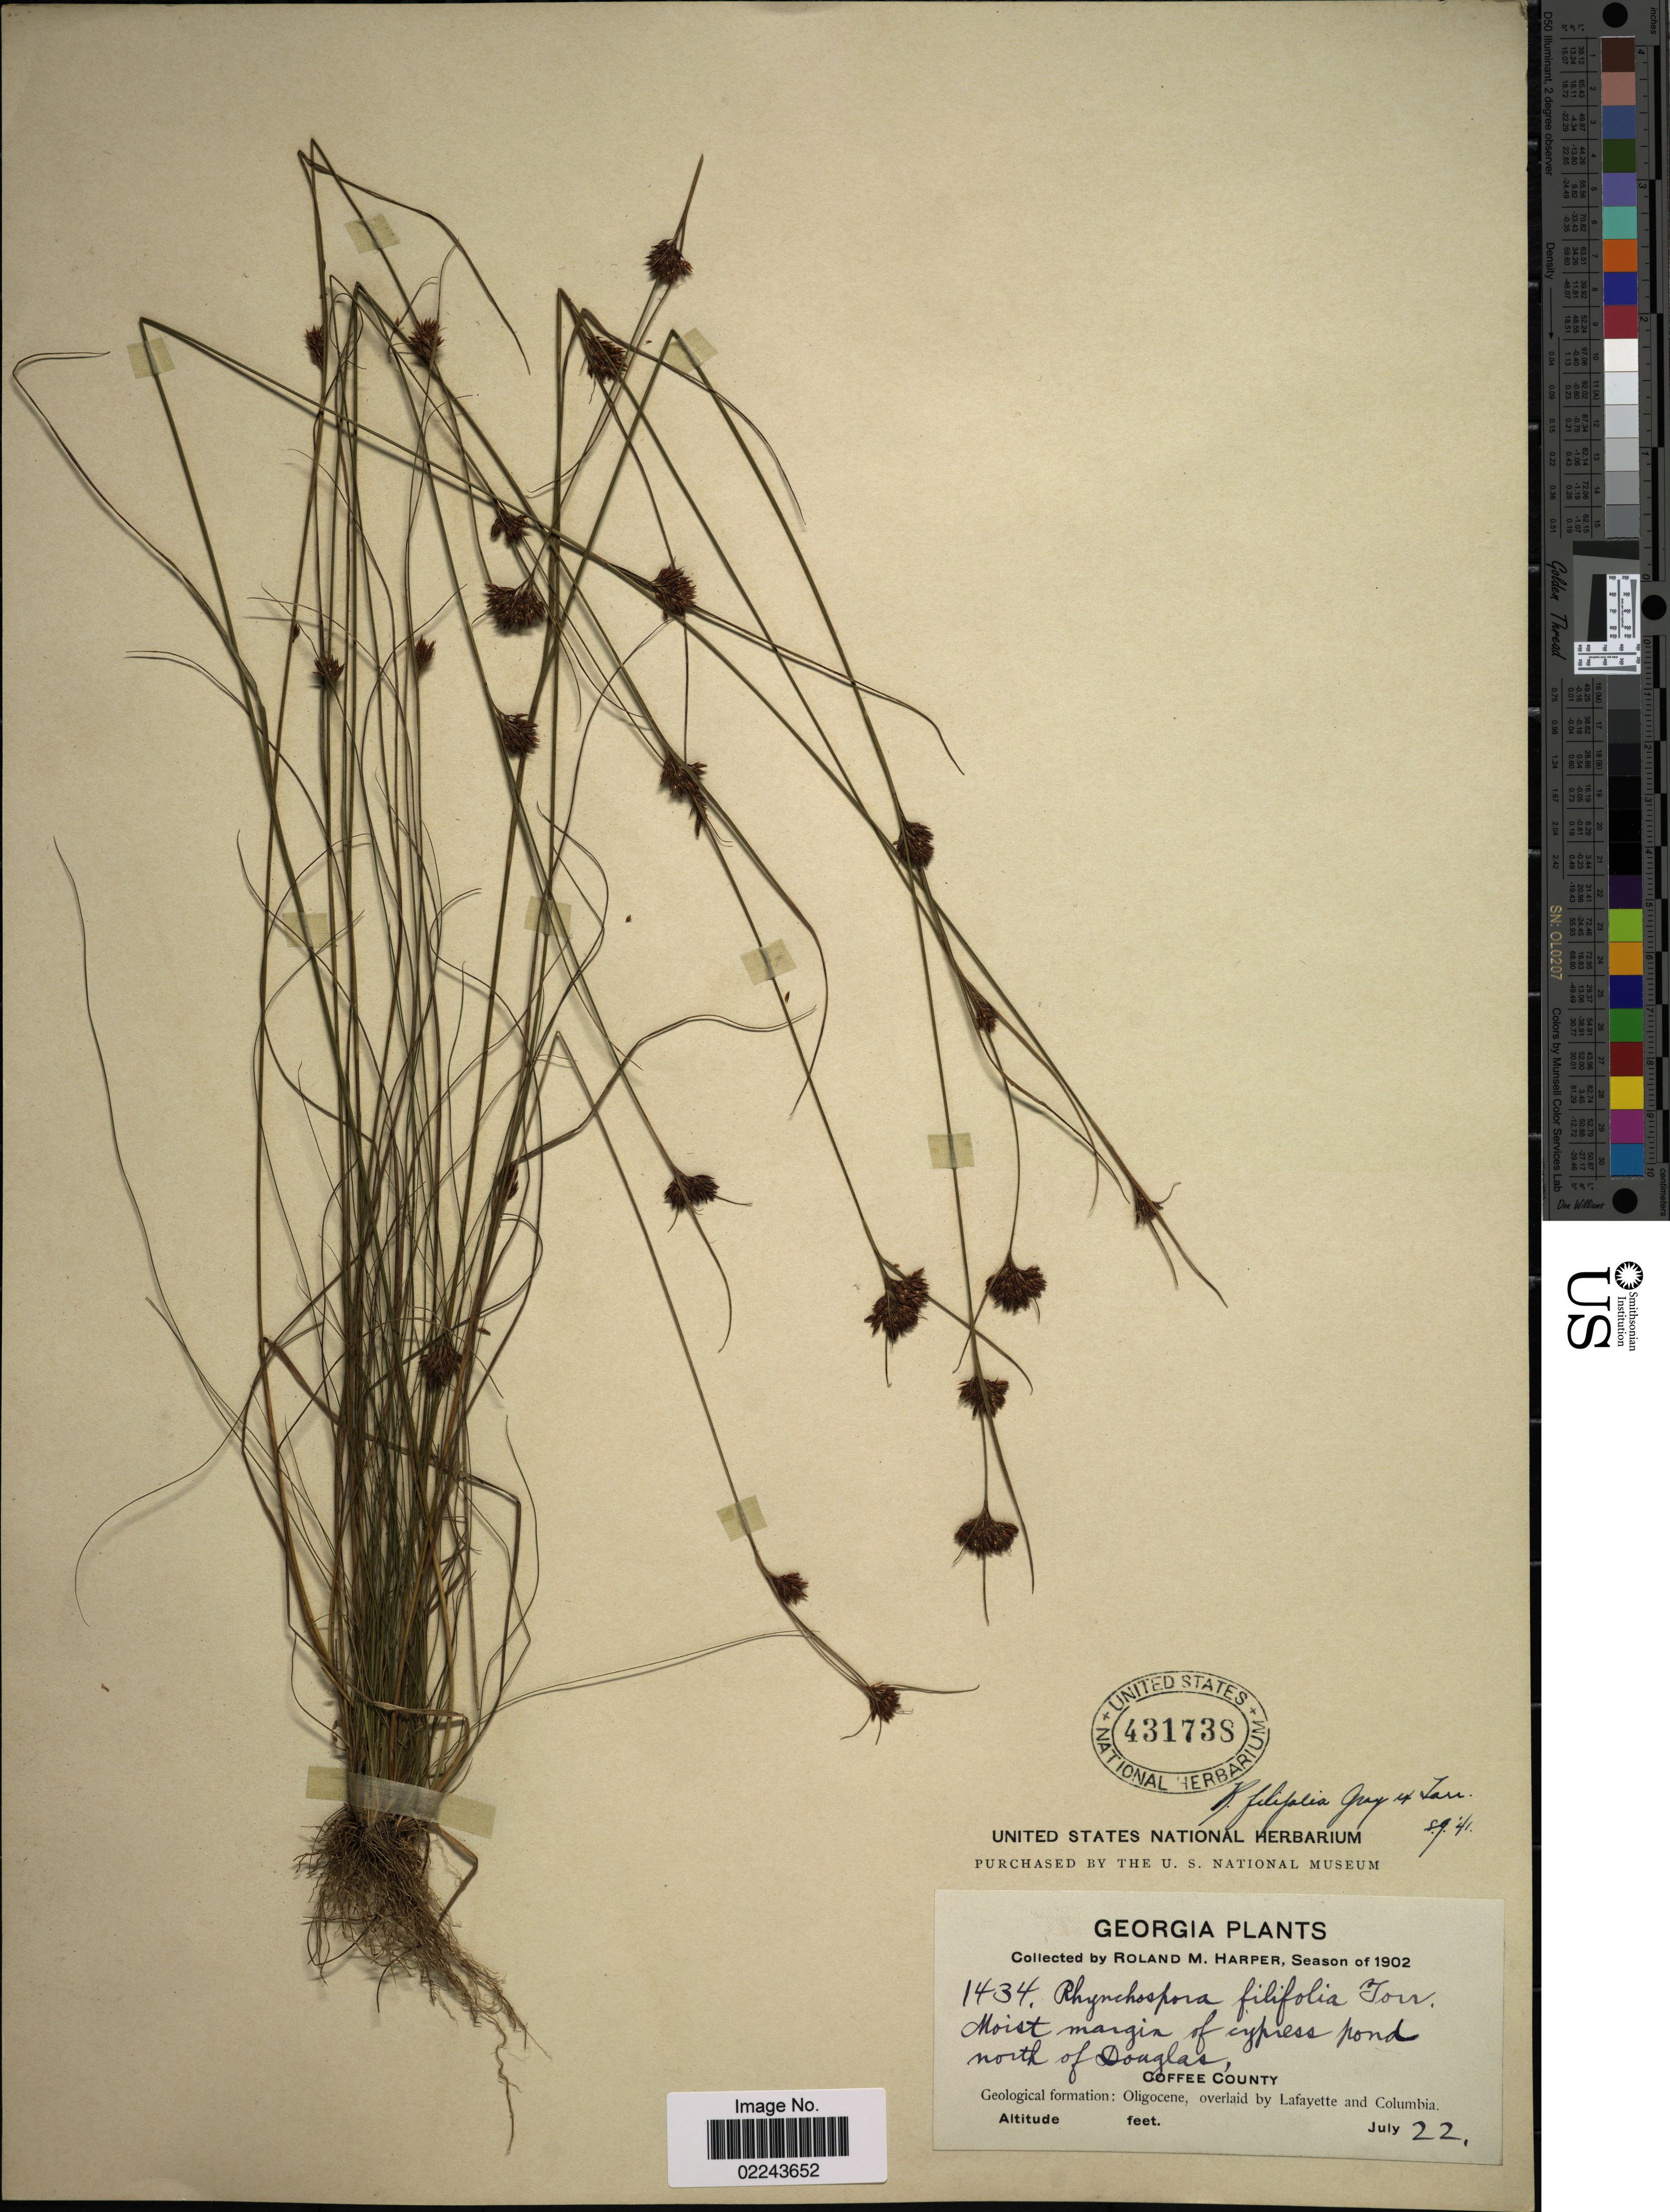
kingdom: Plantae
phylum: Tracheophyta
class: Liliopsida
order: Poales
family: Cyperaceae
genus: Rhynchospora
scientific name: Rhynchospora filifolia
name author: A. Gray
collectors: R. M. Harper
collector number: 1434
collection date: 1902-07-22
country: United States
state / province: Georgia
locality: North of Douglas, Coffee County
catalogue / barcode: US 431738